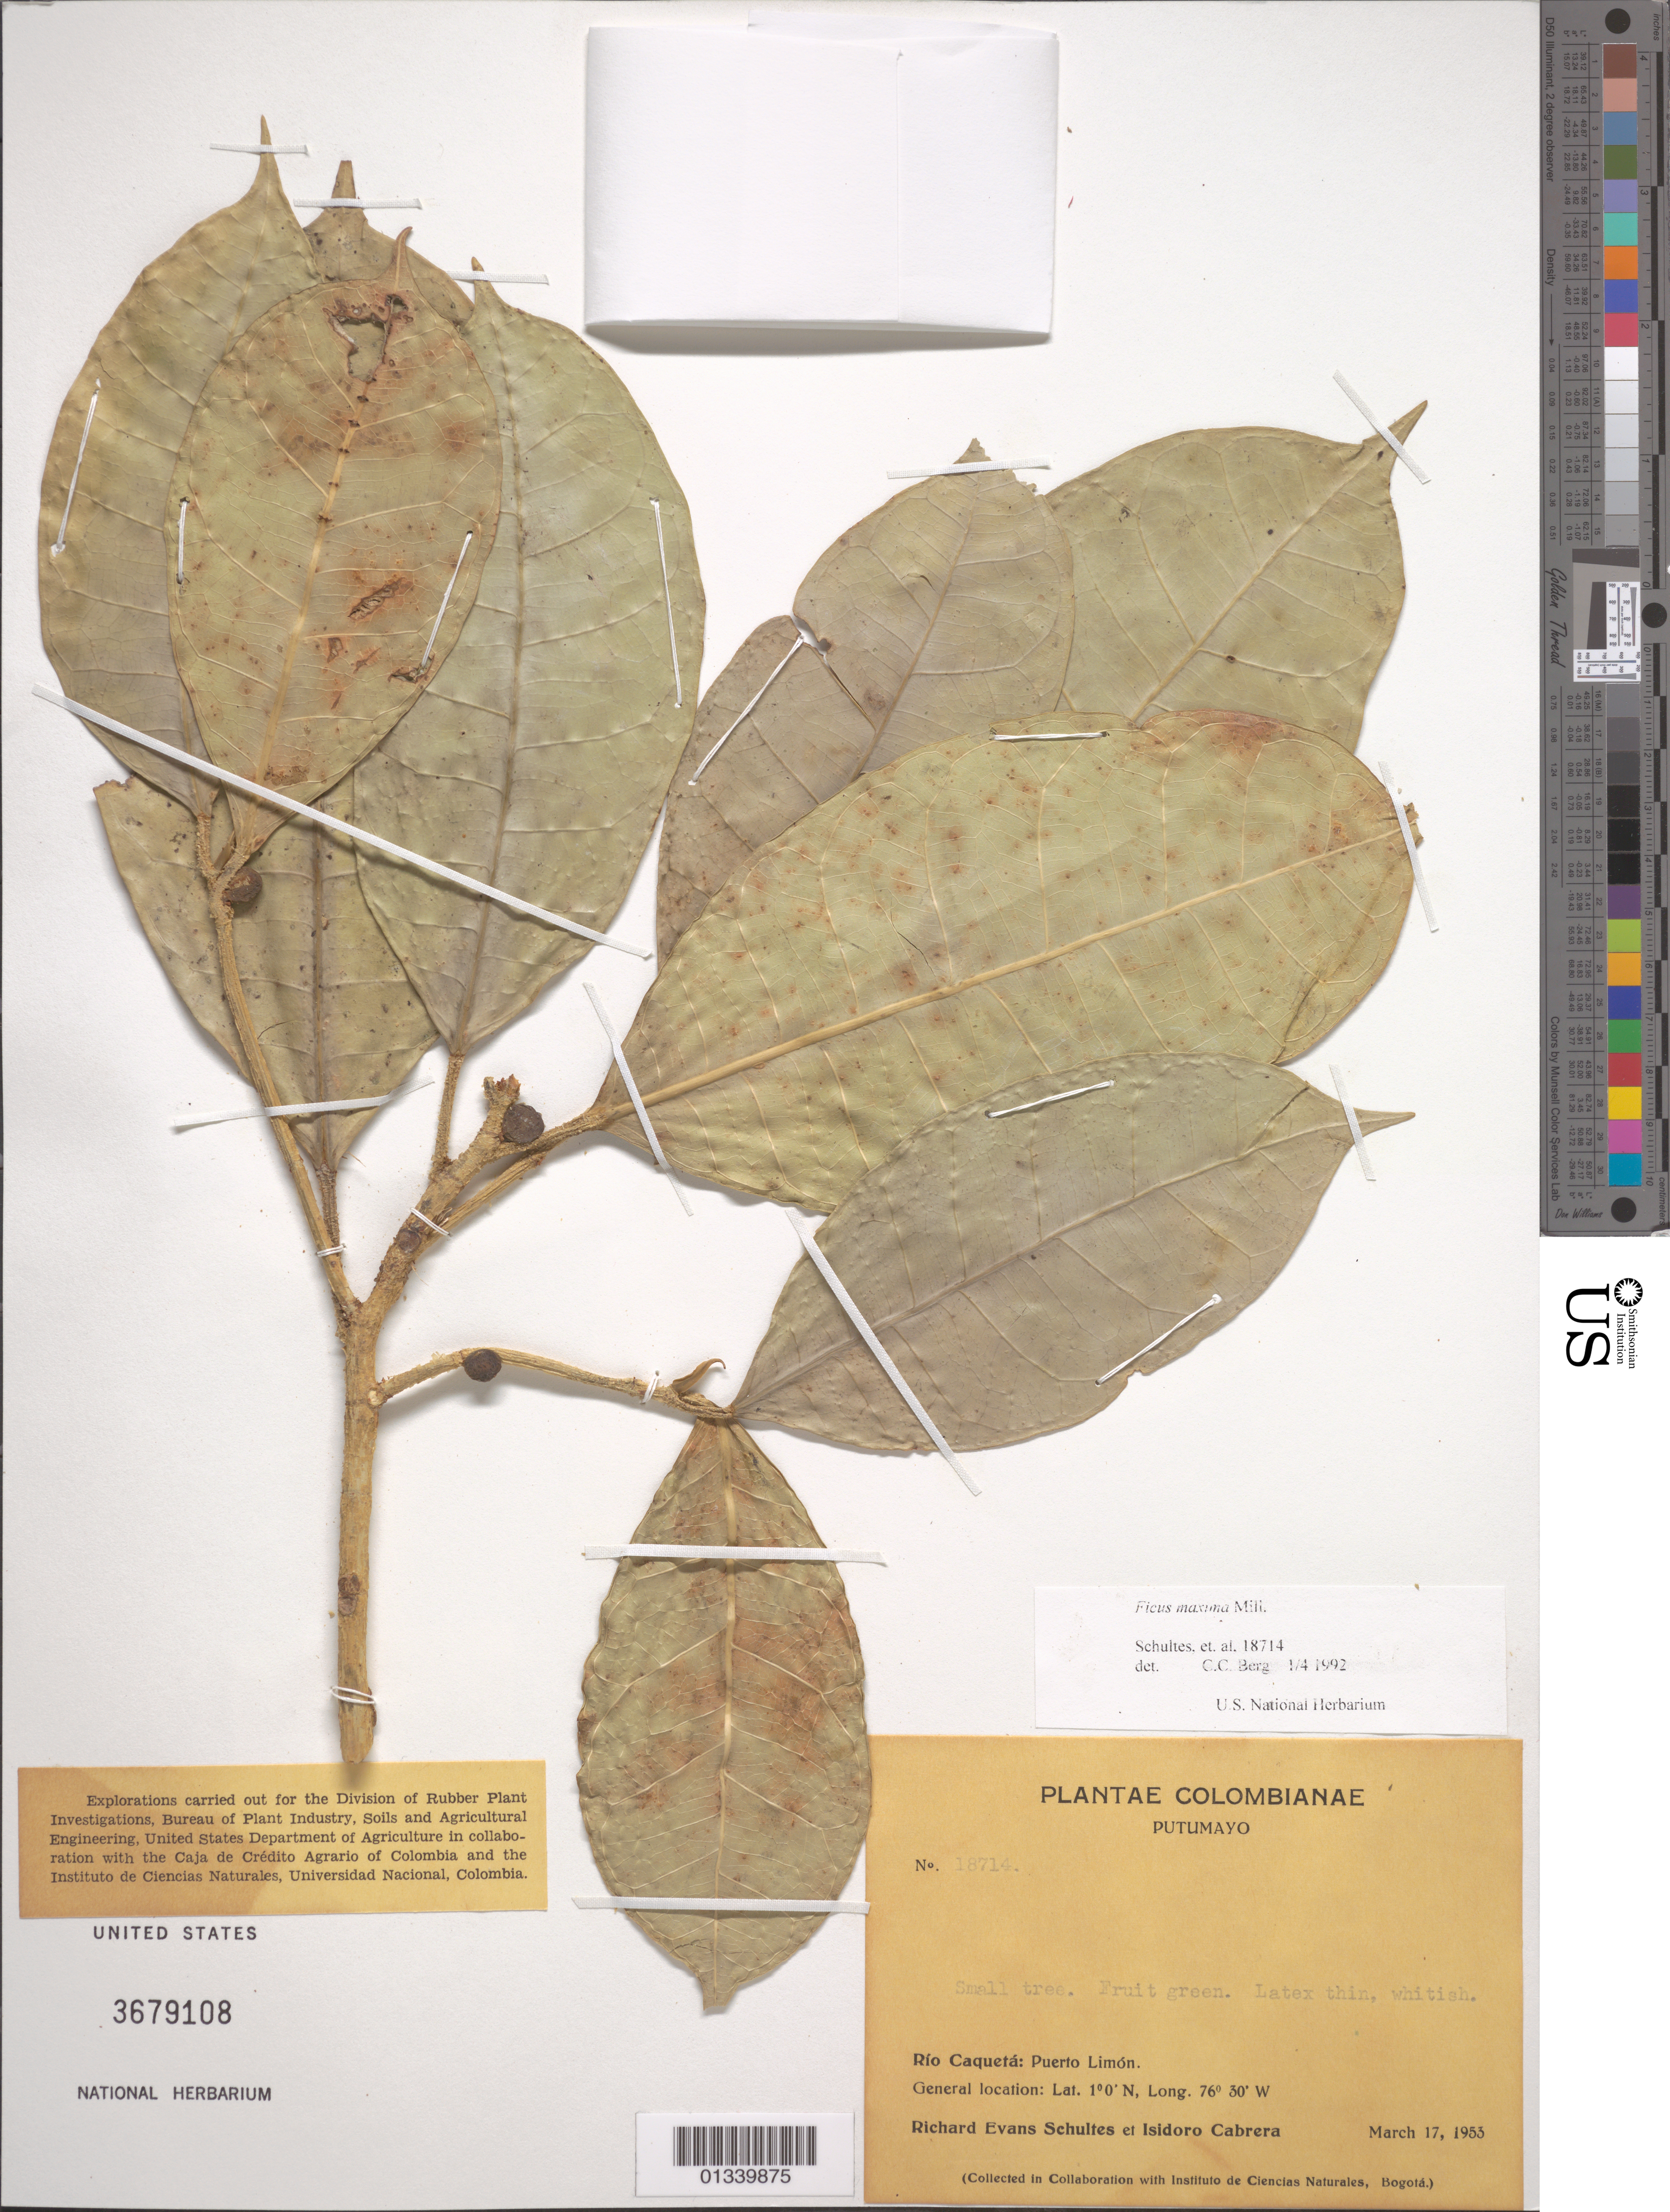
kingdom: Plantae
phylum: Tracheophyta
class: Magnoliopsida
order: Rosales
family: Moraceae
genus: Ficus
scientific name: Ficus maxima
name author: Mill.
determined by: Berg, C. C.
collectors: R. E. Schultes & I. Cabrera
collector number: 18714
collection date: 1955-03-17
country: Colombia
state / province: Putumayo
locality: Rio Caqueta: Puerto Limon.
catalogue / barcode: US 3679108